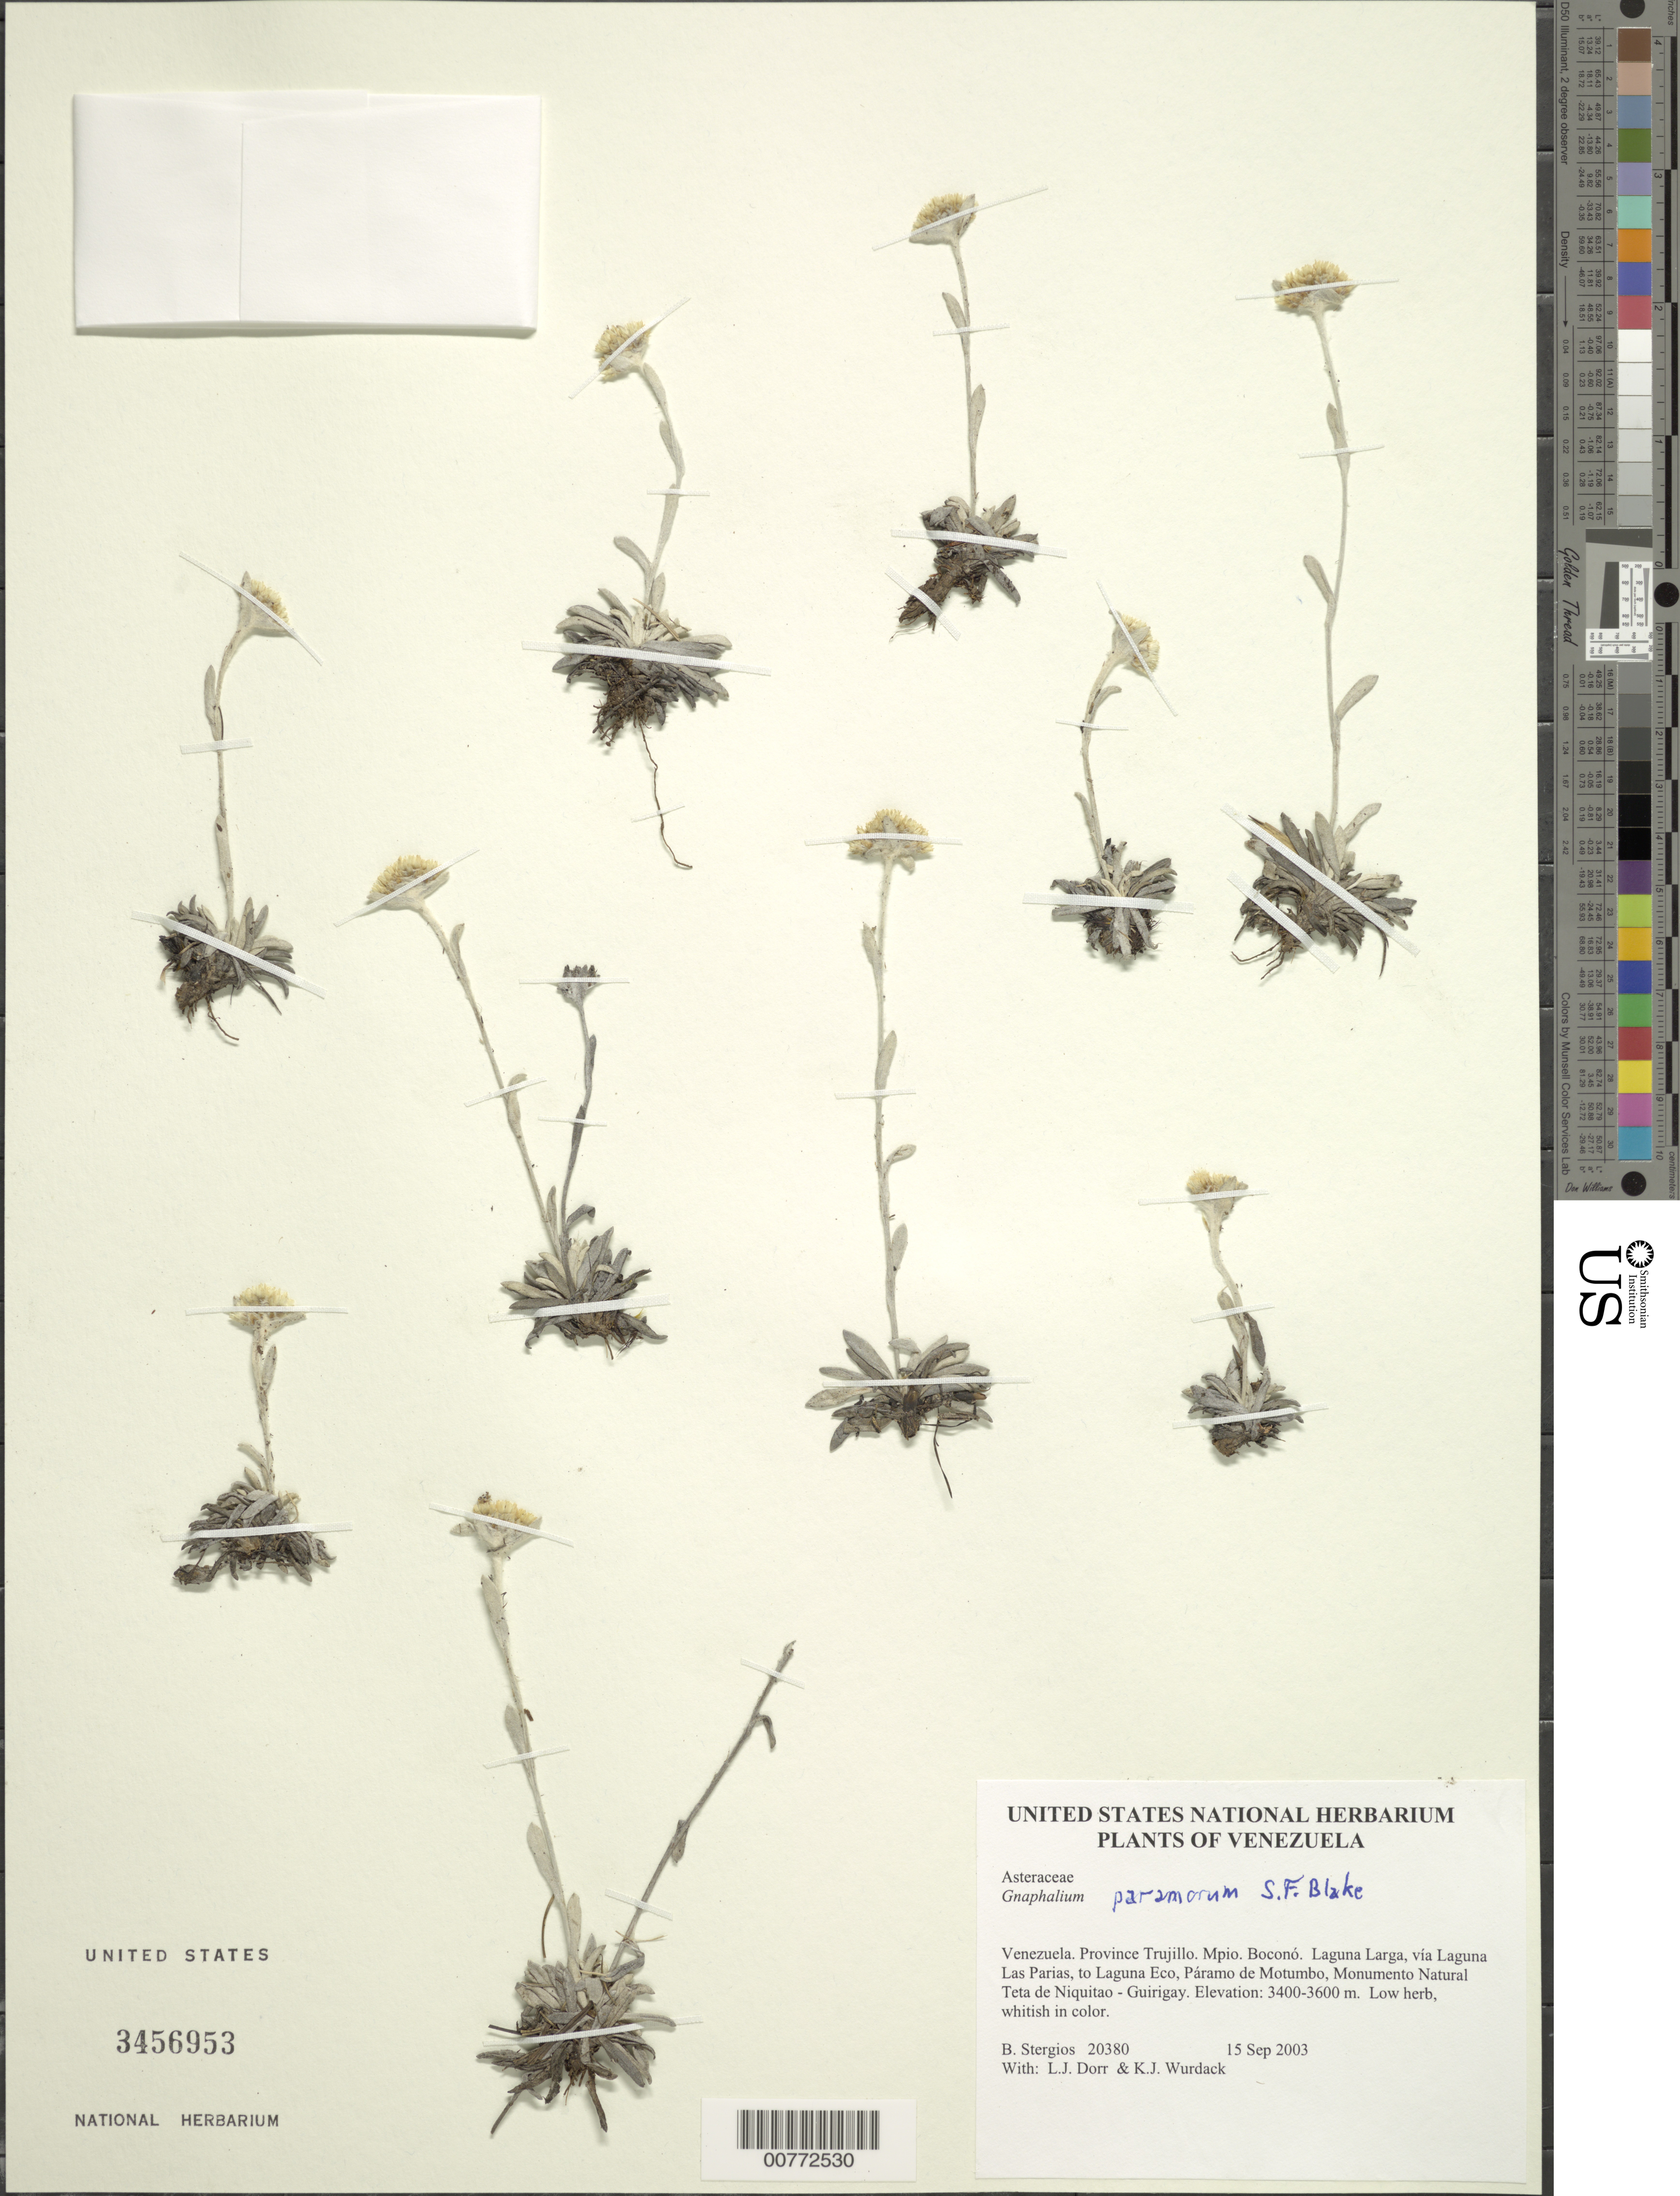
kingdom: Plantae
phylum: Tracheophyta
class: Magnoliopsida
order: Asterales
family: Asteraceae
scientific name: Orognaphalon paramorum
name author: (S.F. Blake) G.L. Nesom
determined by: Nesom, Guy L.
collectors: B. G. Stergios, L. J. Dorr & K. Wurdack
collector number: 20380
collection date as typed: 15 Sep 2003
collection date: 2003-09-15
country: Venezuela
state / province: Trujillo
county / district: Boconó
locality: Laguna Larga, vía Laguna Las Parias, to Laguna Eco, Páramo de Motumbo, Monumento Natural Teta de Niquitao - Guirigay.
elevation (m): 3400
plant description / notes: PORT, US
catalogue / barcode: US 3456953